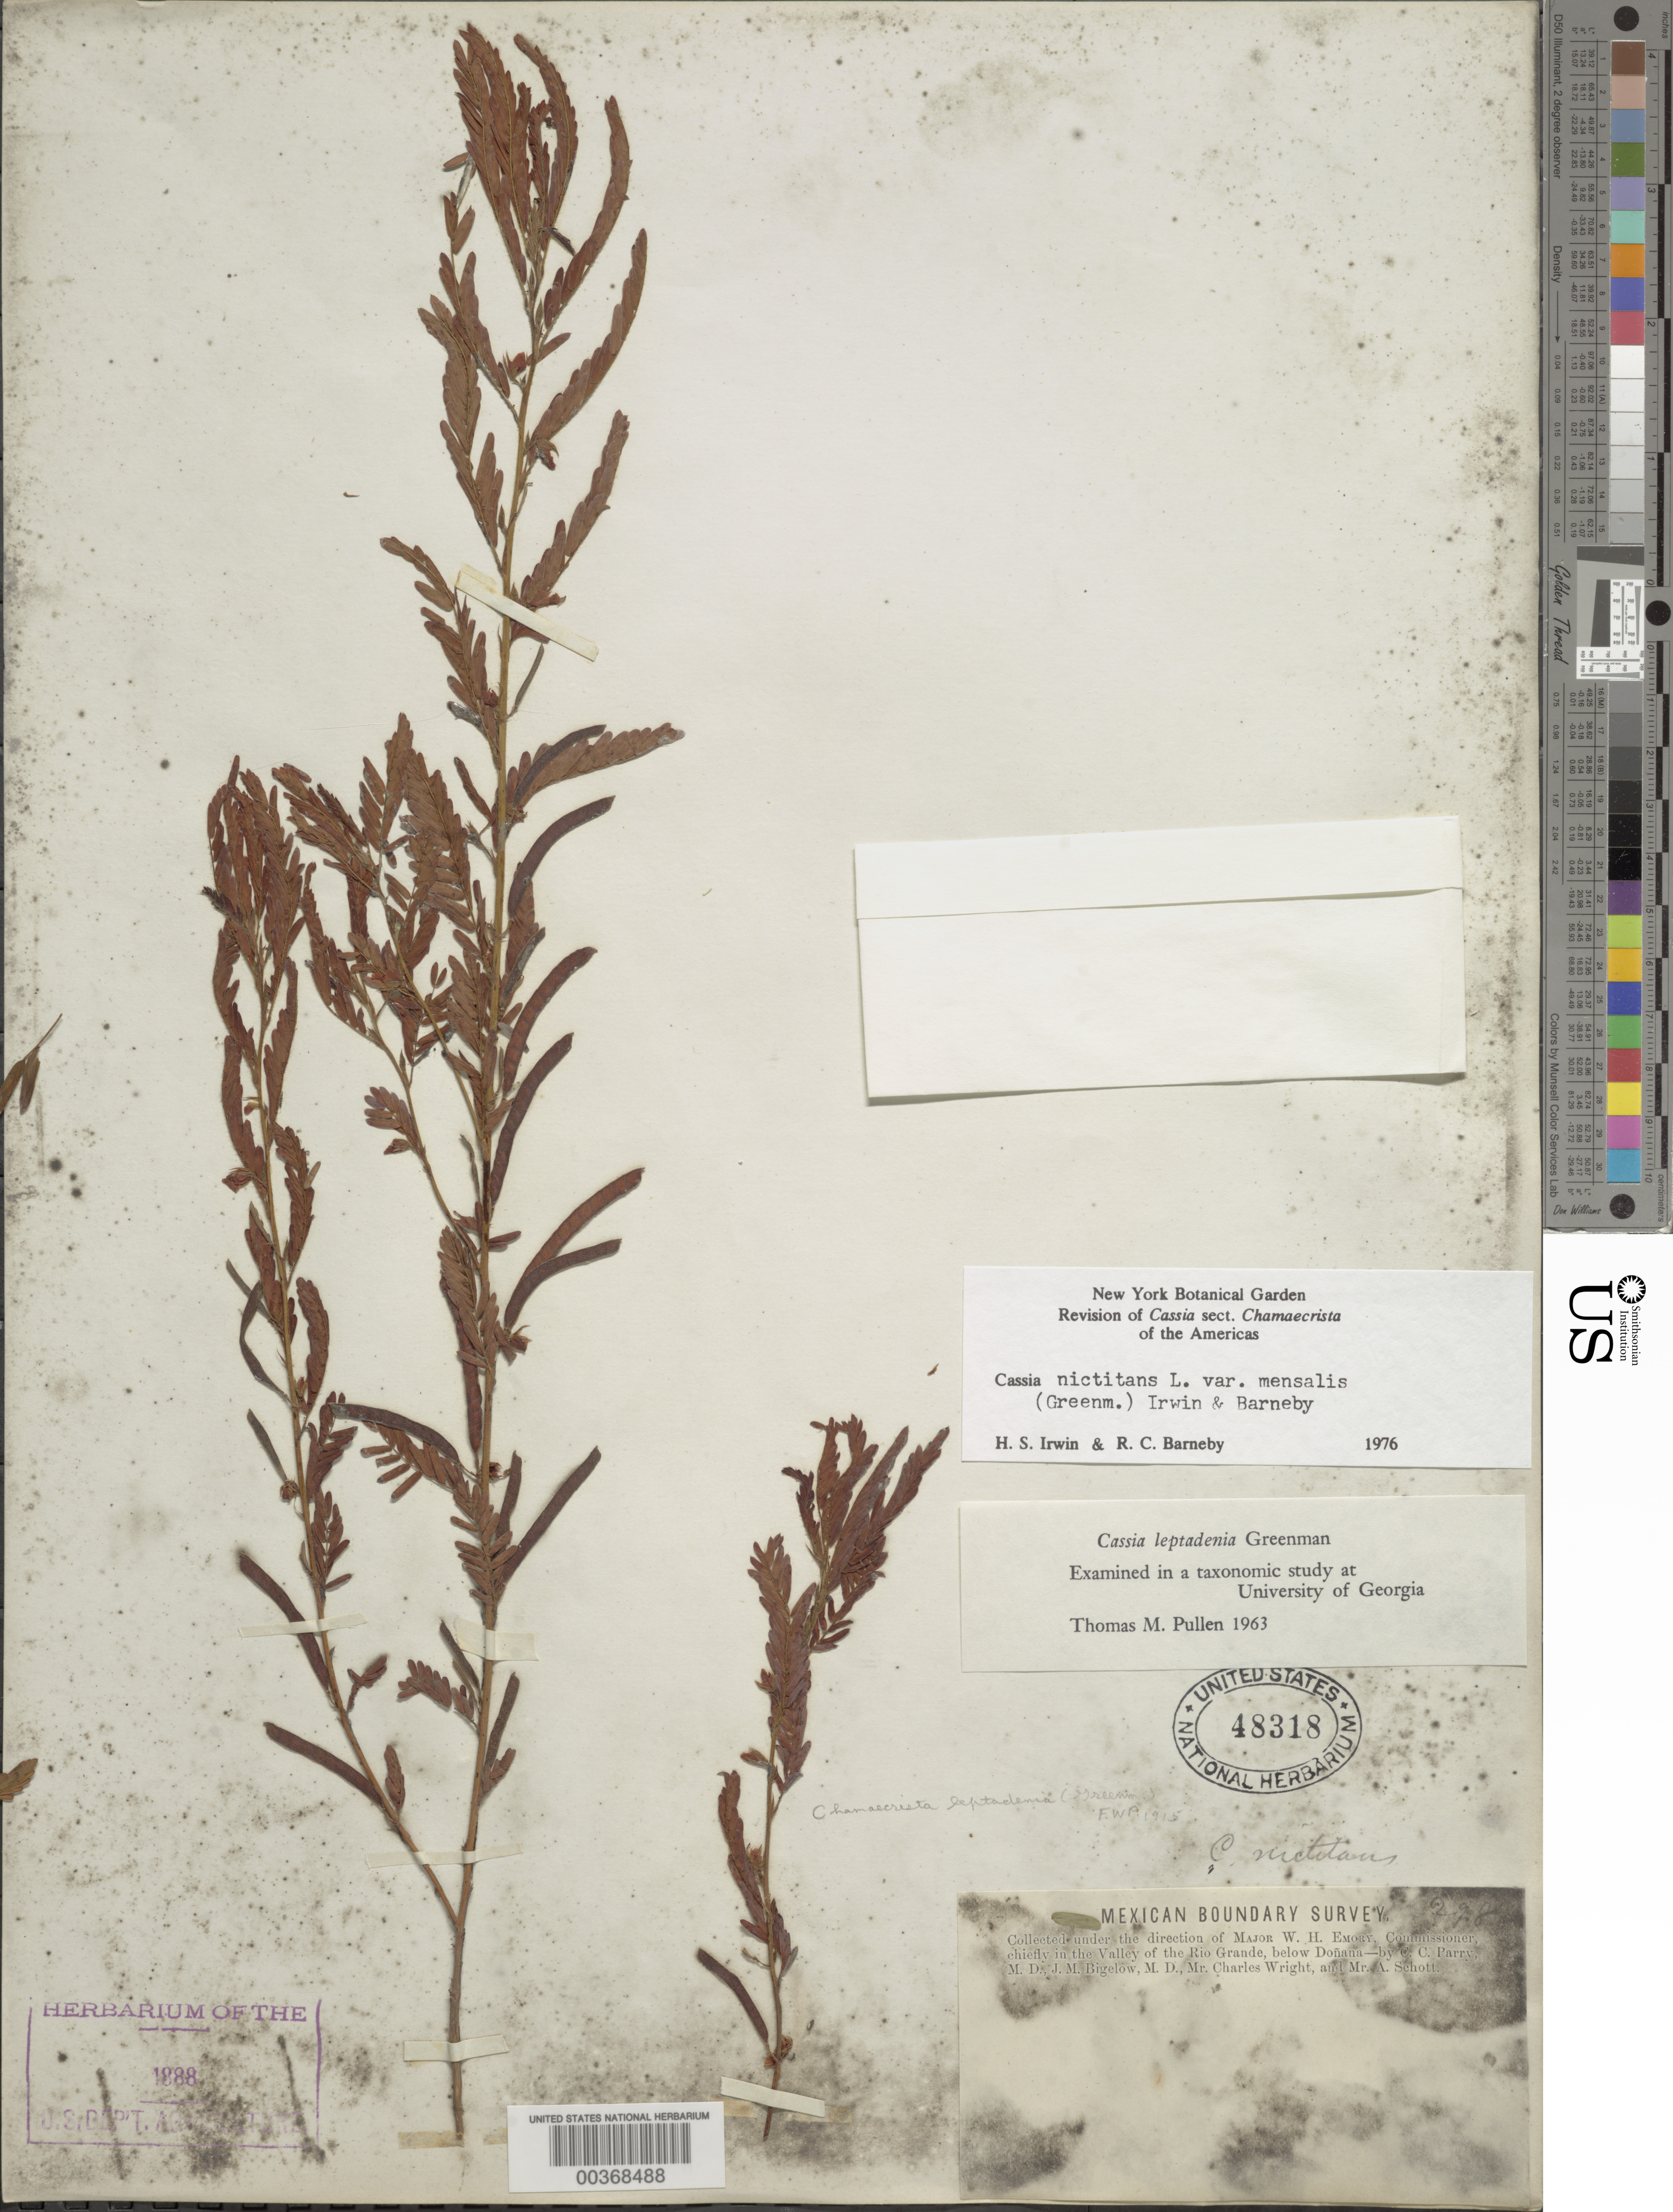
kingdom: Plantae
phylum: Tracheophyta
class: Magnoliopsida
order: Fabales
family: Fabaceae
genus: Chamaecrista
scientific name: Chamaecrista nictitans var. mensalis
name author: (Greenm.) H.S. Irwin & Barneby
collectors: C. C. Parry, J. M. Bigelow, C. Wright & A. C. V. Schott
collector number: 298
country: Mexico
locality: Valley of the Rio Grande, below donana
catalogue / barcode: US 48318